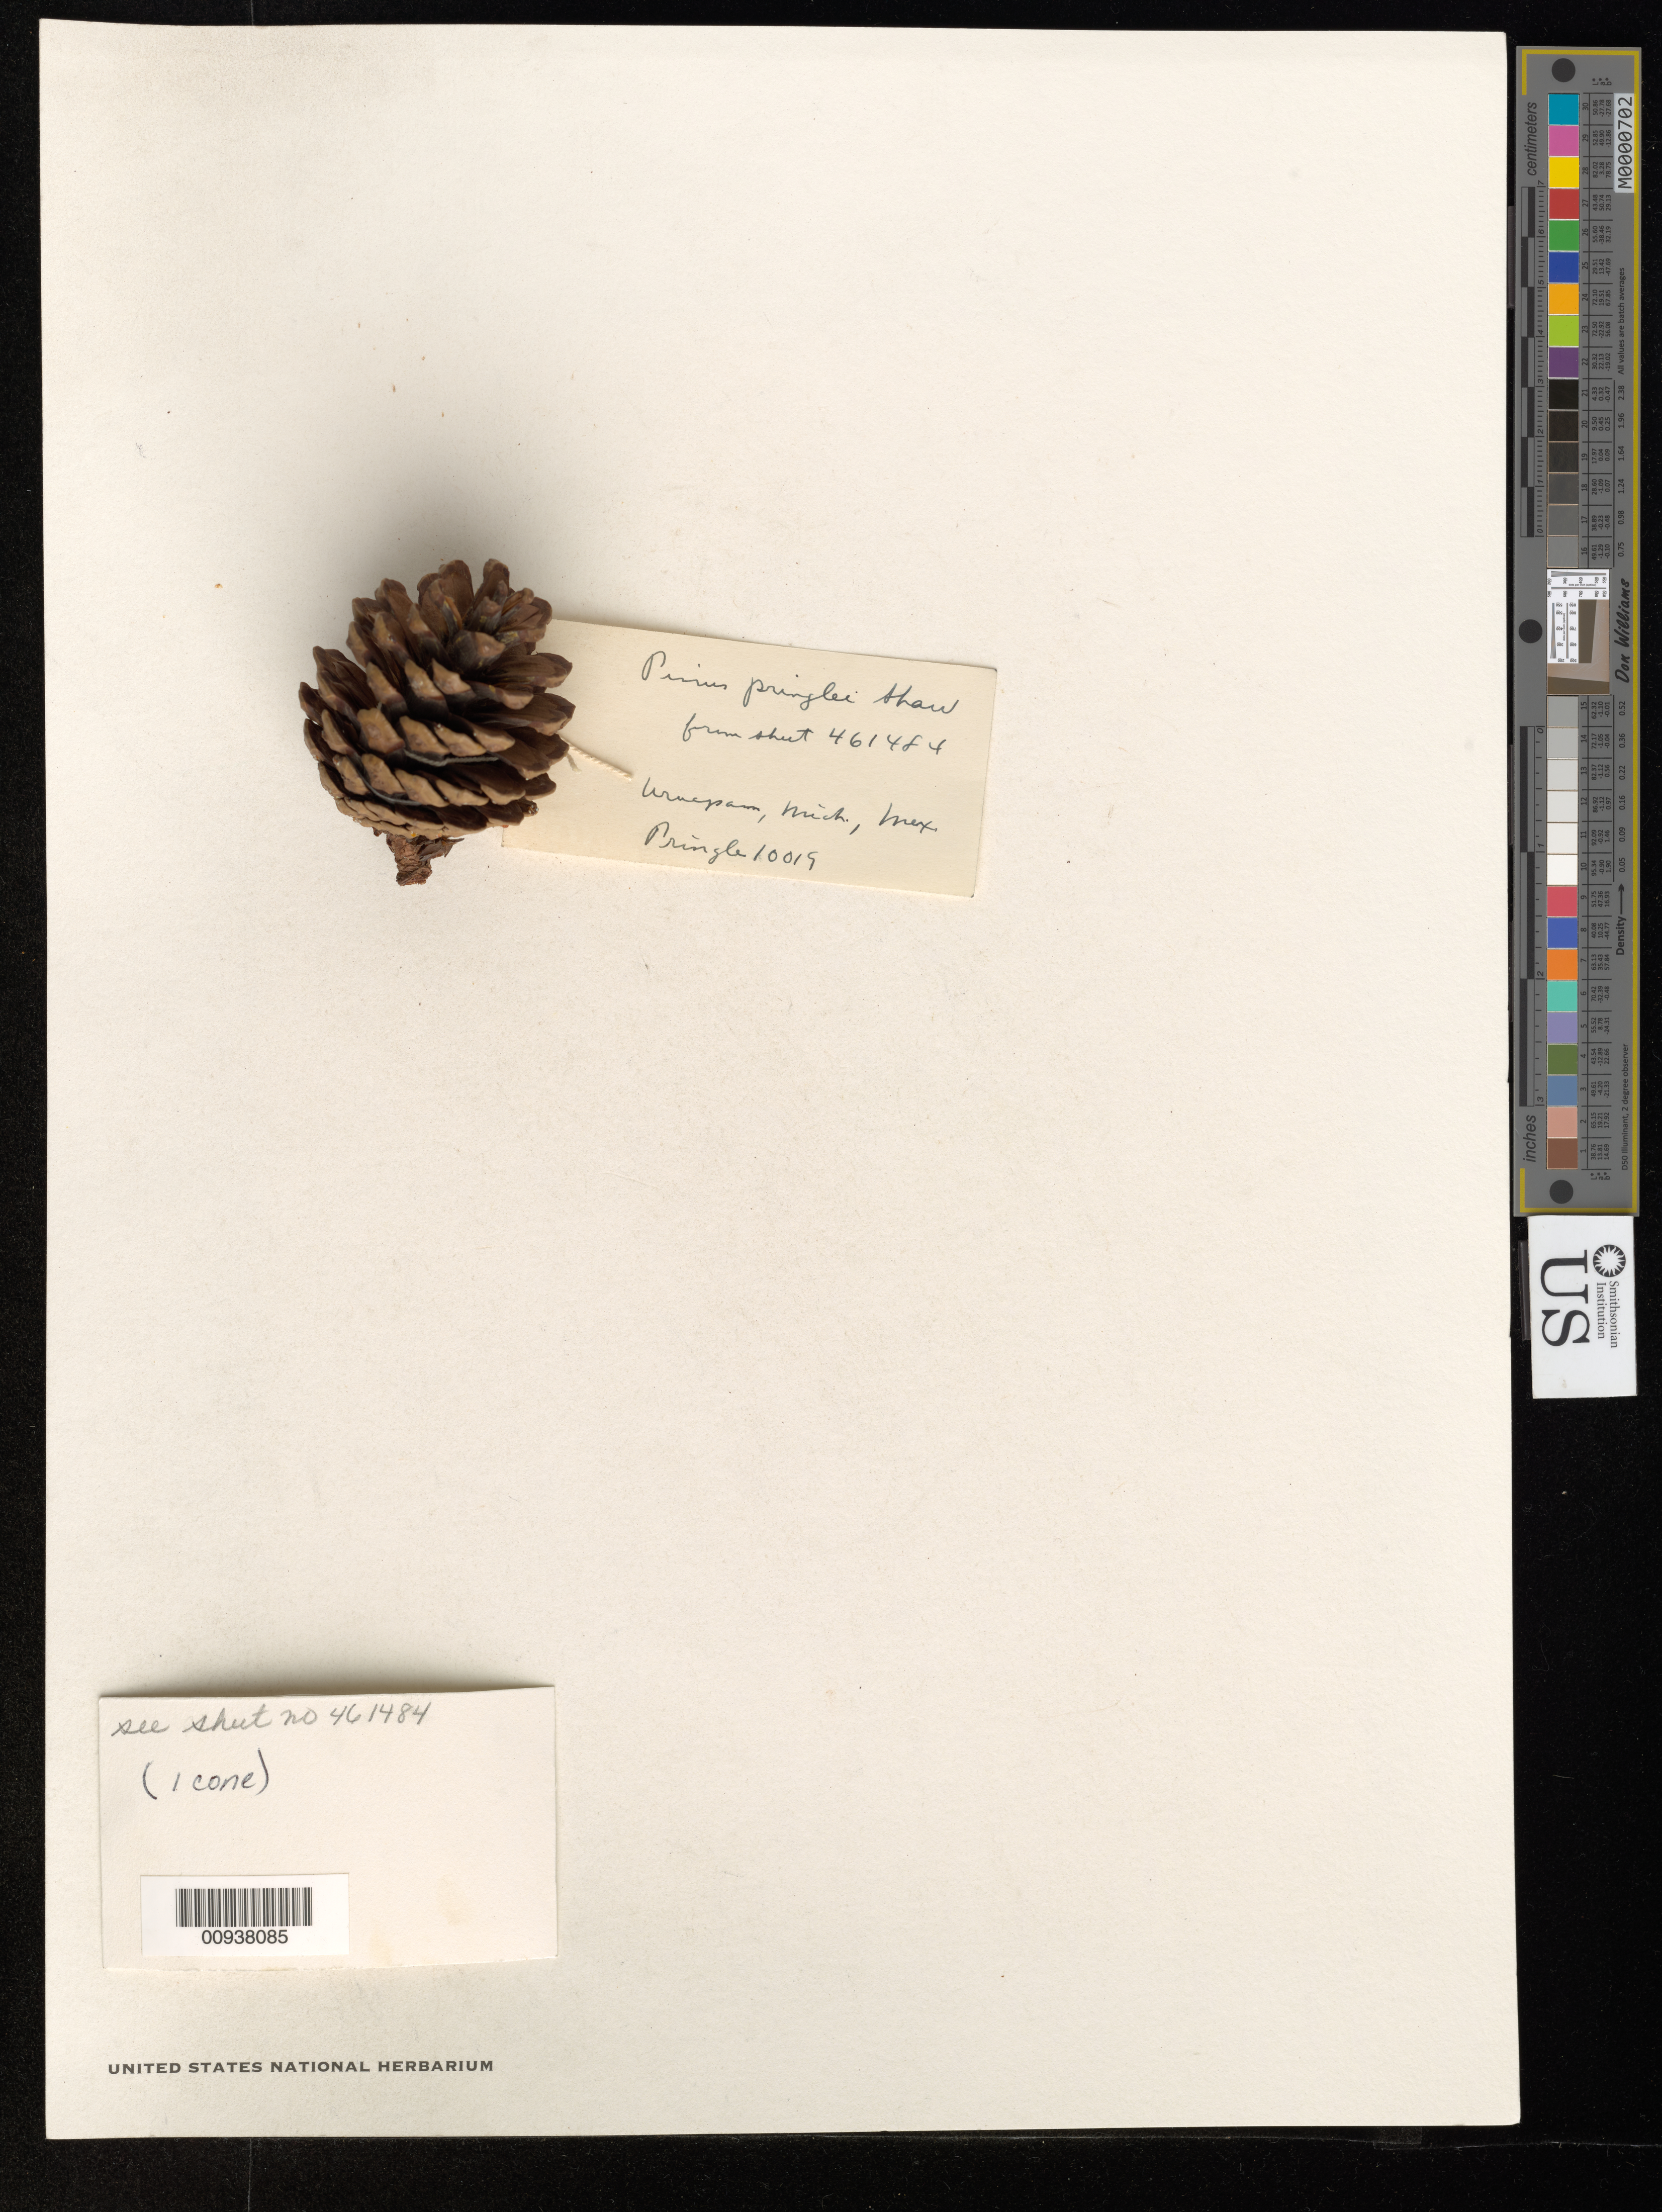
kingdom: Plantae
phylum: Tracheophyta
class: Pinopsida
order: Pinales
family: Pinaceae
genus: Pinus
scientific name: Pinus pringlei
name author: Shaw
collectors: E. W. Nelson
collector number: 10019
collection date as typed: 14 Oct 1904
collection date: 1904-10-14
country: Mexico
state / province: Michoacán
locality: Near Uruapan.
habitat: Hilltops.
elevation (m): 1676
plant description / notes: The specimen tag states that the collector is Pringle, while this record and the record for the associated pressed specimen state that the collector is Nelson.